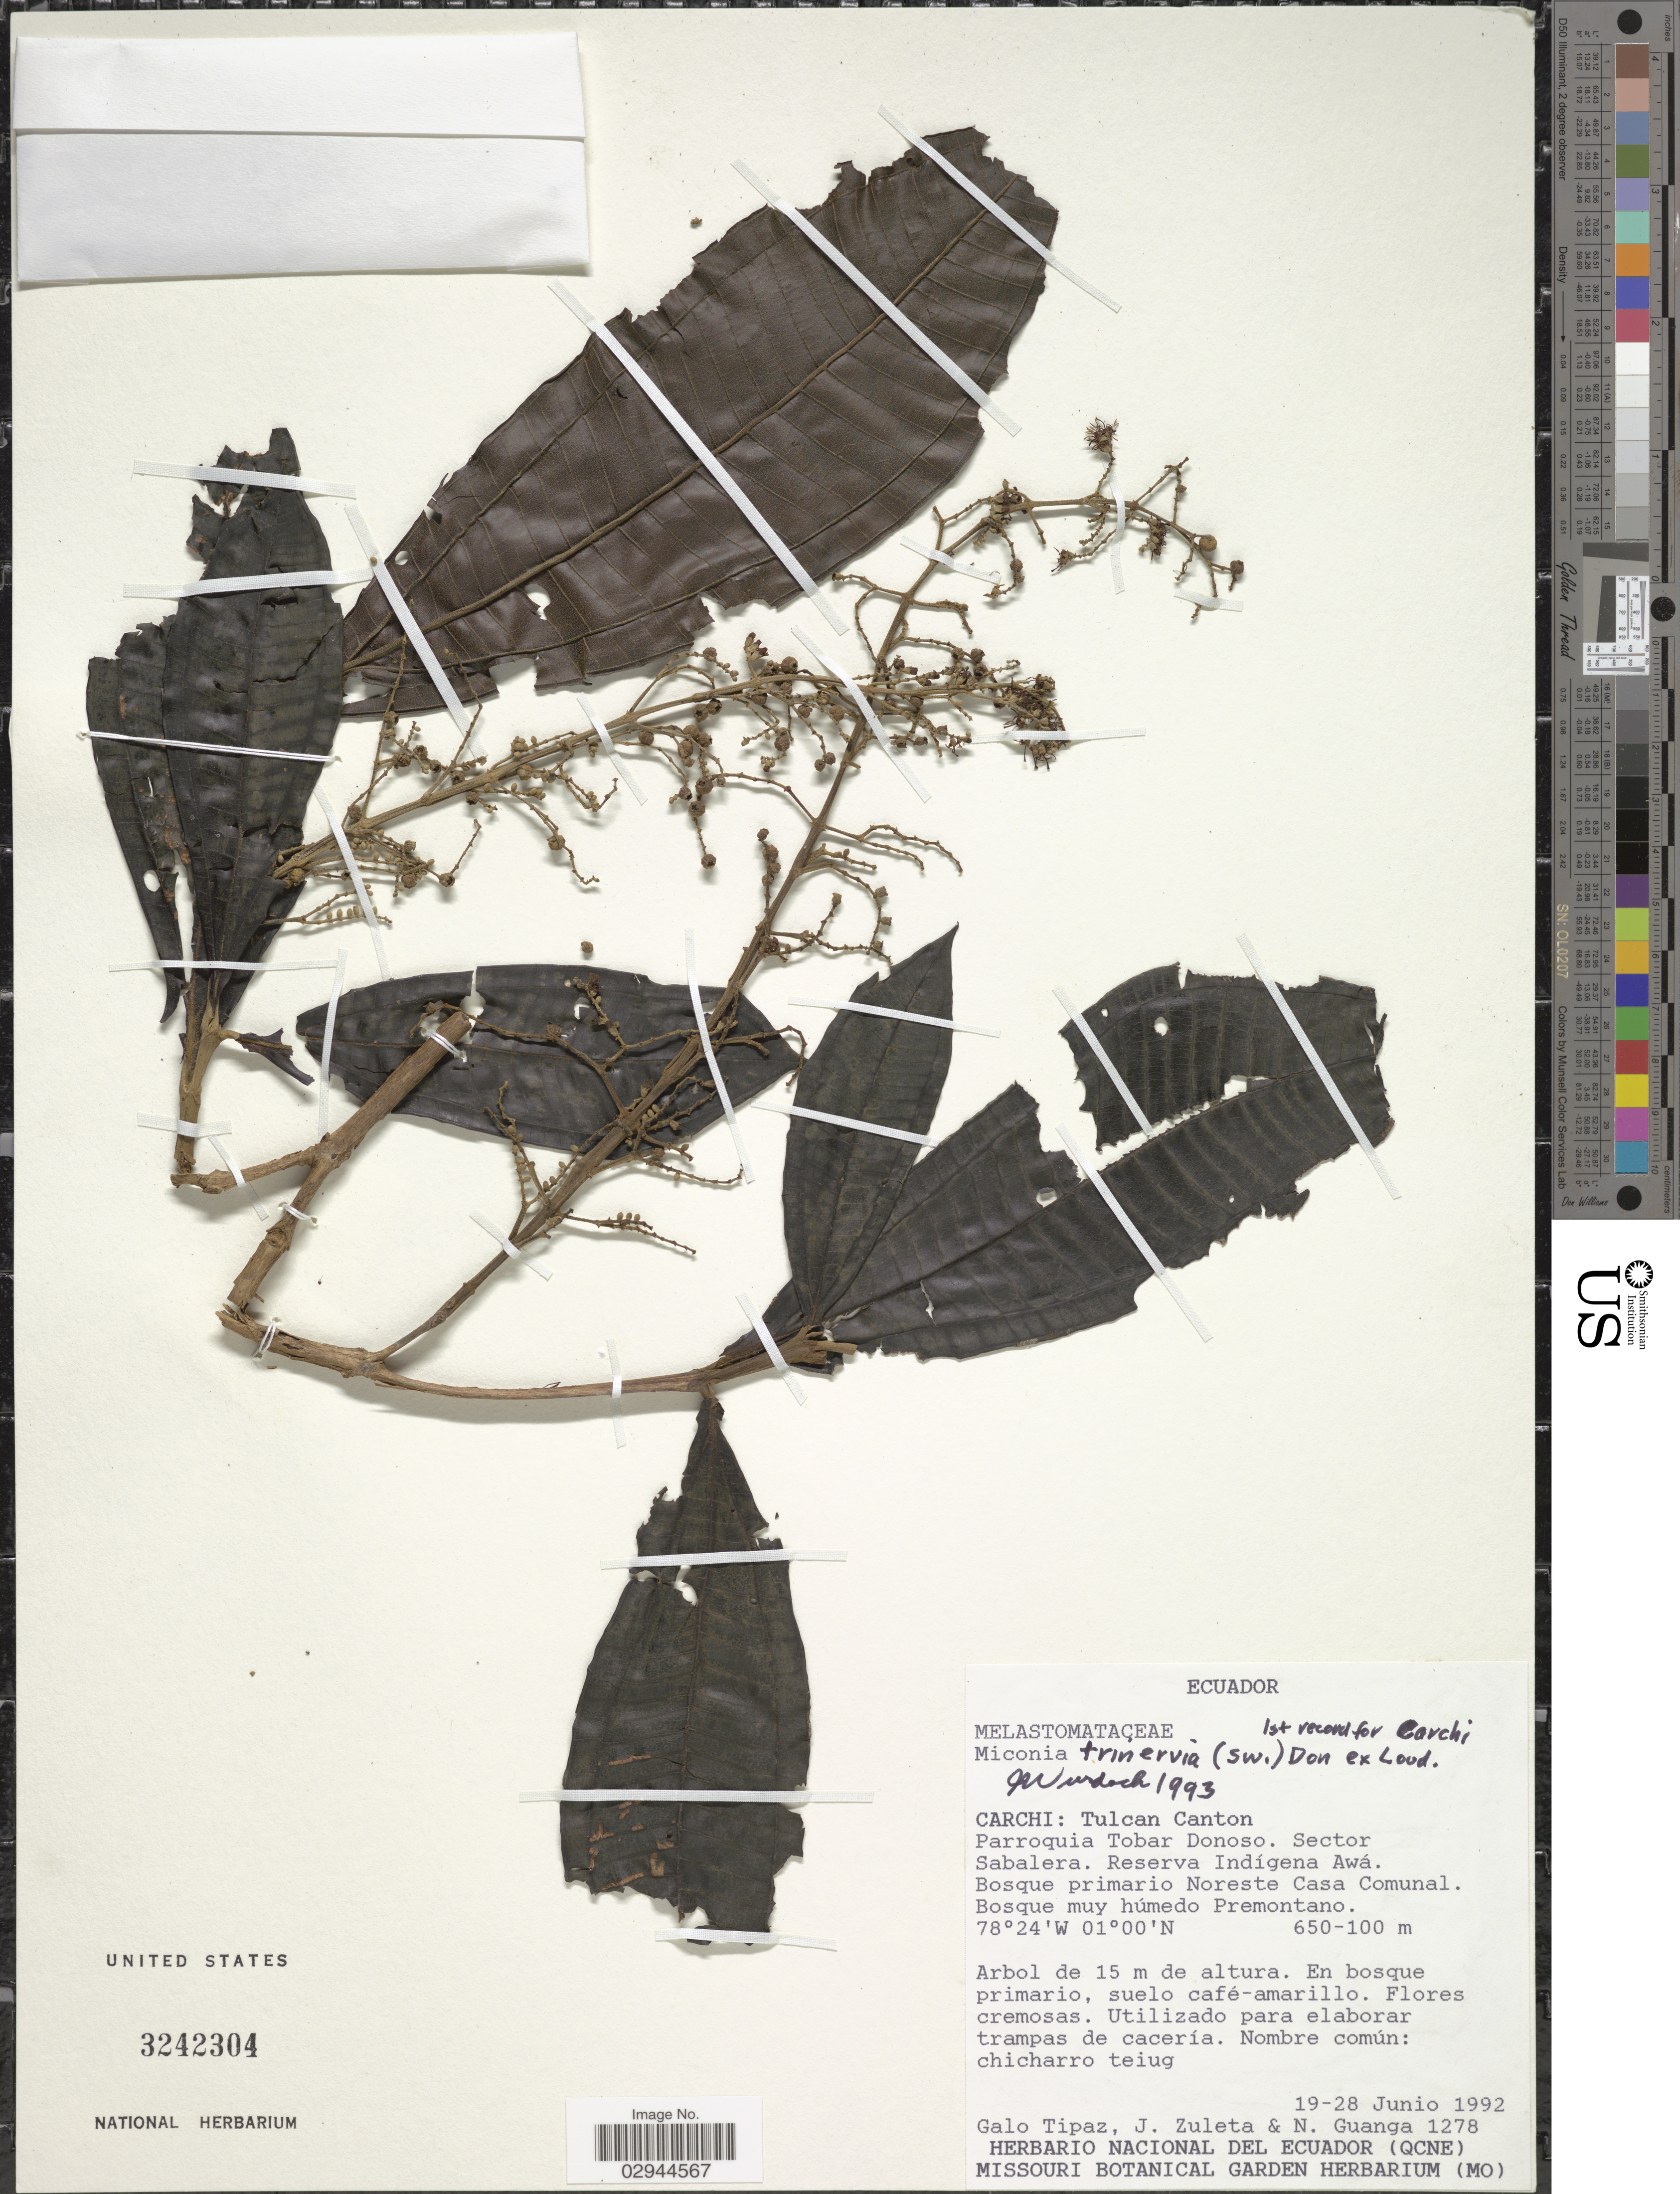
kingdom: Plantae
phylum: Tracheophyta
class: Magnoliopsida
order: Myrtales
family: Melastomataceae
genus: Miconia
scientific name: Miconia trinervia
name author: (Sw.) D. Don ex Loudon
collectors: G. Tipaz, J. Zuleta & N. Guanga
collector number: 1278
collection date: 1992-06-19/1992-06-28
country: Ecuador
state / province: Carchi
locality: Tulcan Canton, Parroquia Tobar Donosa, Sector Sabalera, Reserva Indígena Awá, Bosque primario Noreste Casa Comunal, Bosque muy húmedo Premontano.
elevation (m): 100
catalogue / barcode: US 3242304